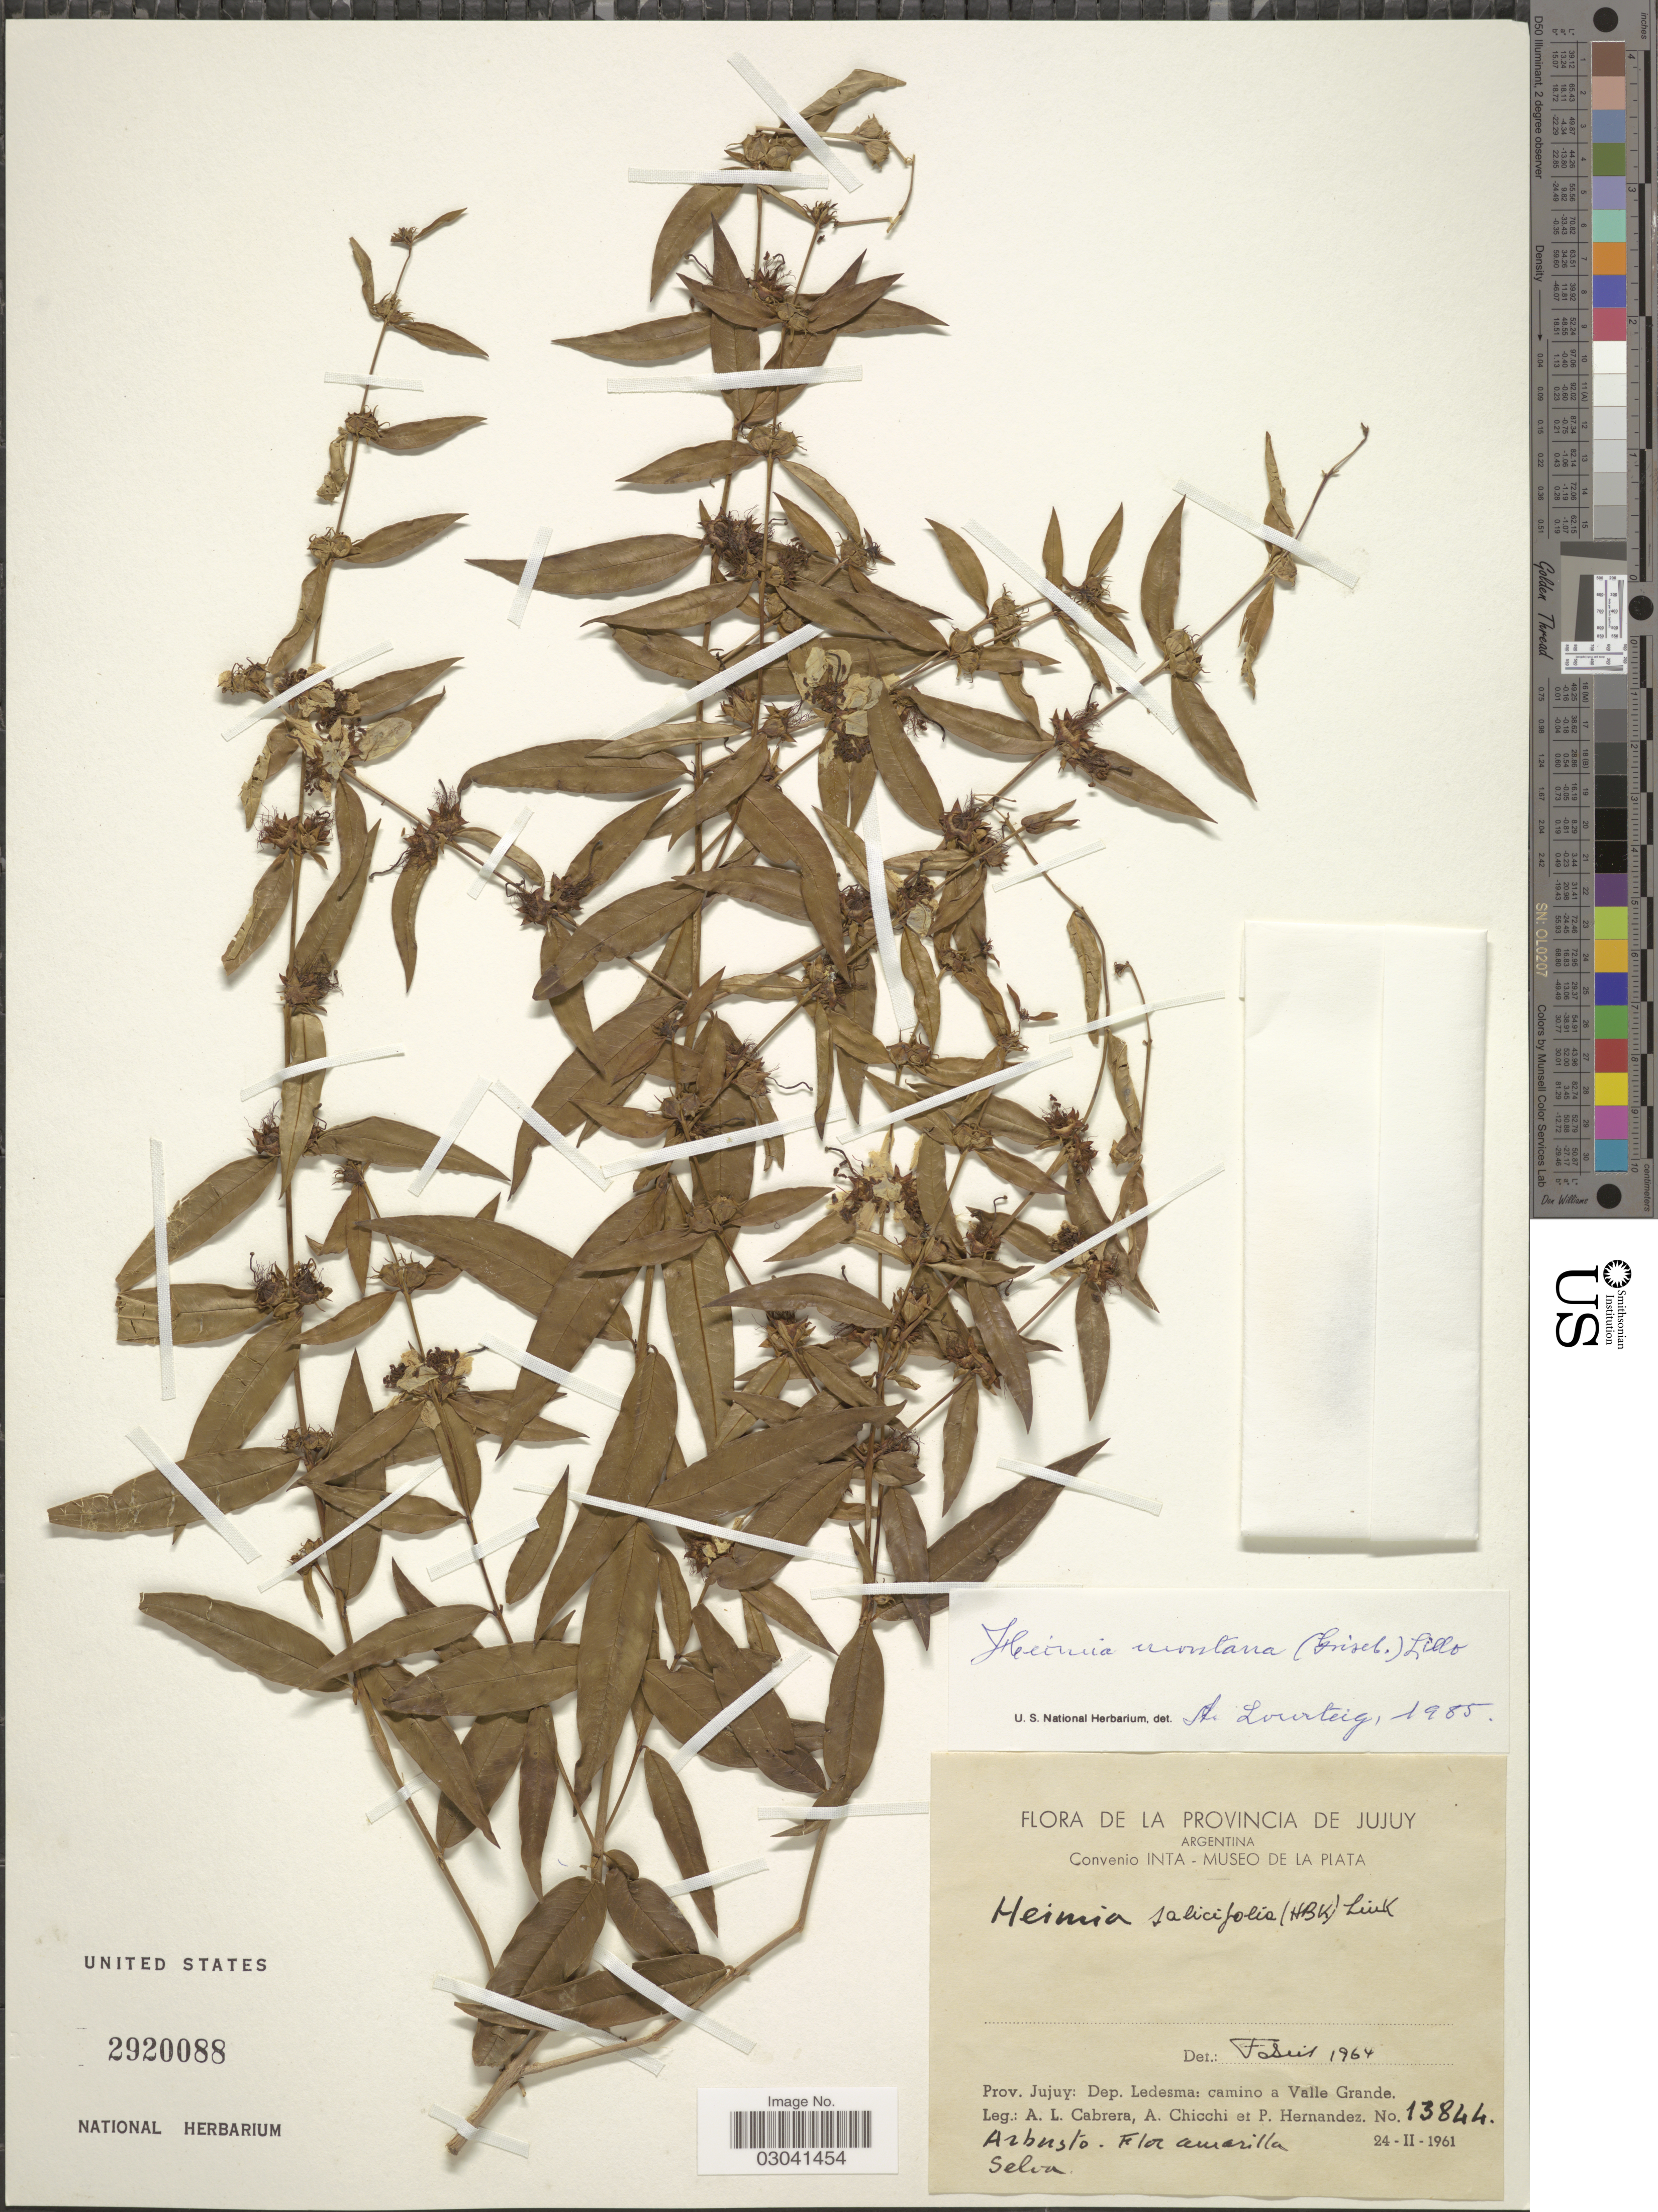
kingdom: Plantae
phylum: Tracheophyta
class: Magnoliopsida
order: Myrtales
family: Lythraceae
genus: Heimia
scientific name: Heimia montana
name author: (Griseb.) Lillo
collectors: A. L. Cabrera, A. Chicchi & P. Hernandez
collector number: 13844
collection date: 1961-02-24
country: Argentina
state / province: Jujuy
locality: Prov. Jujuy: Dep. Ledesma: camino a Valle Grande.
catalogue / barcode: US 2920088